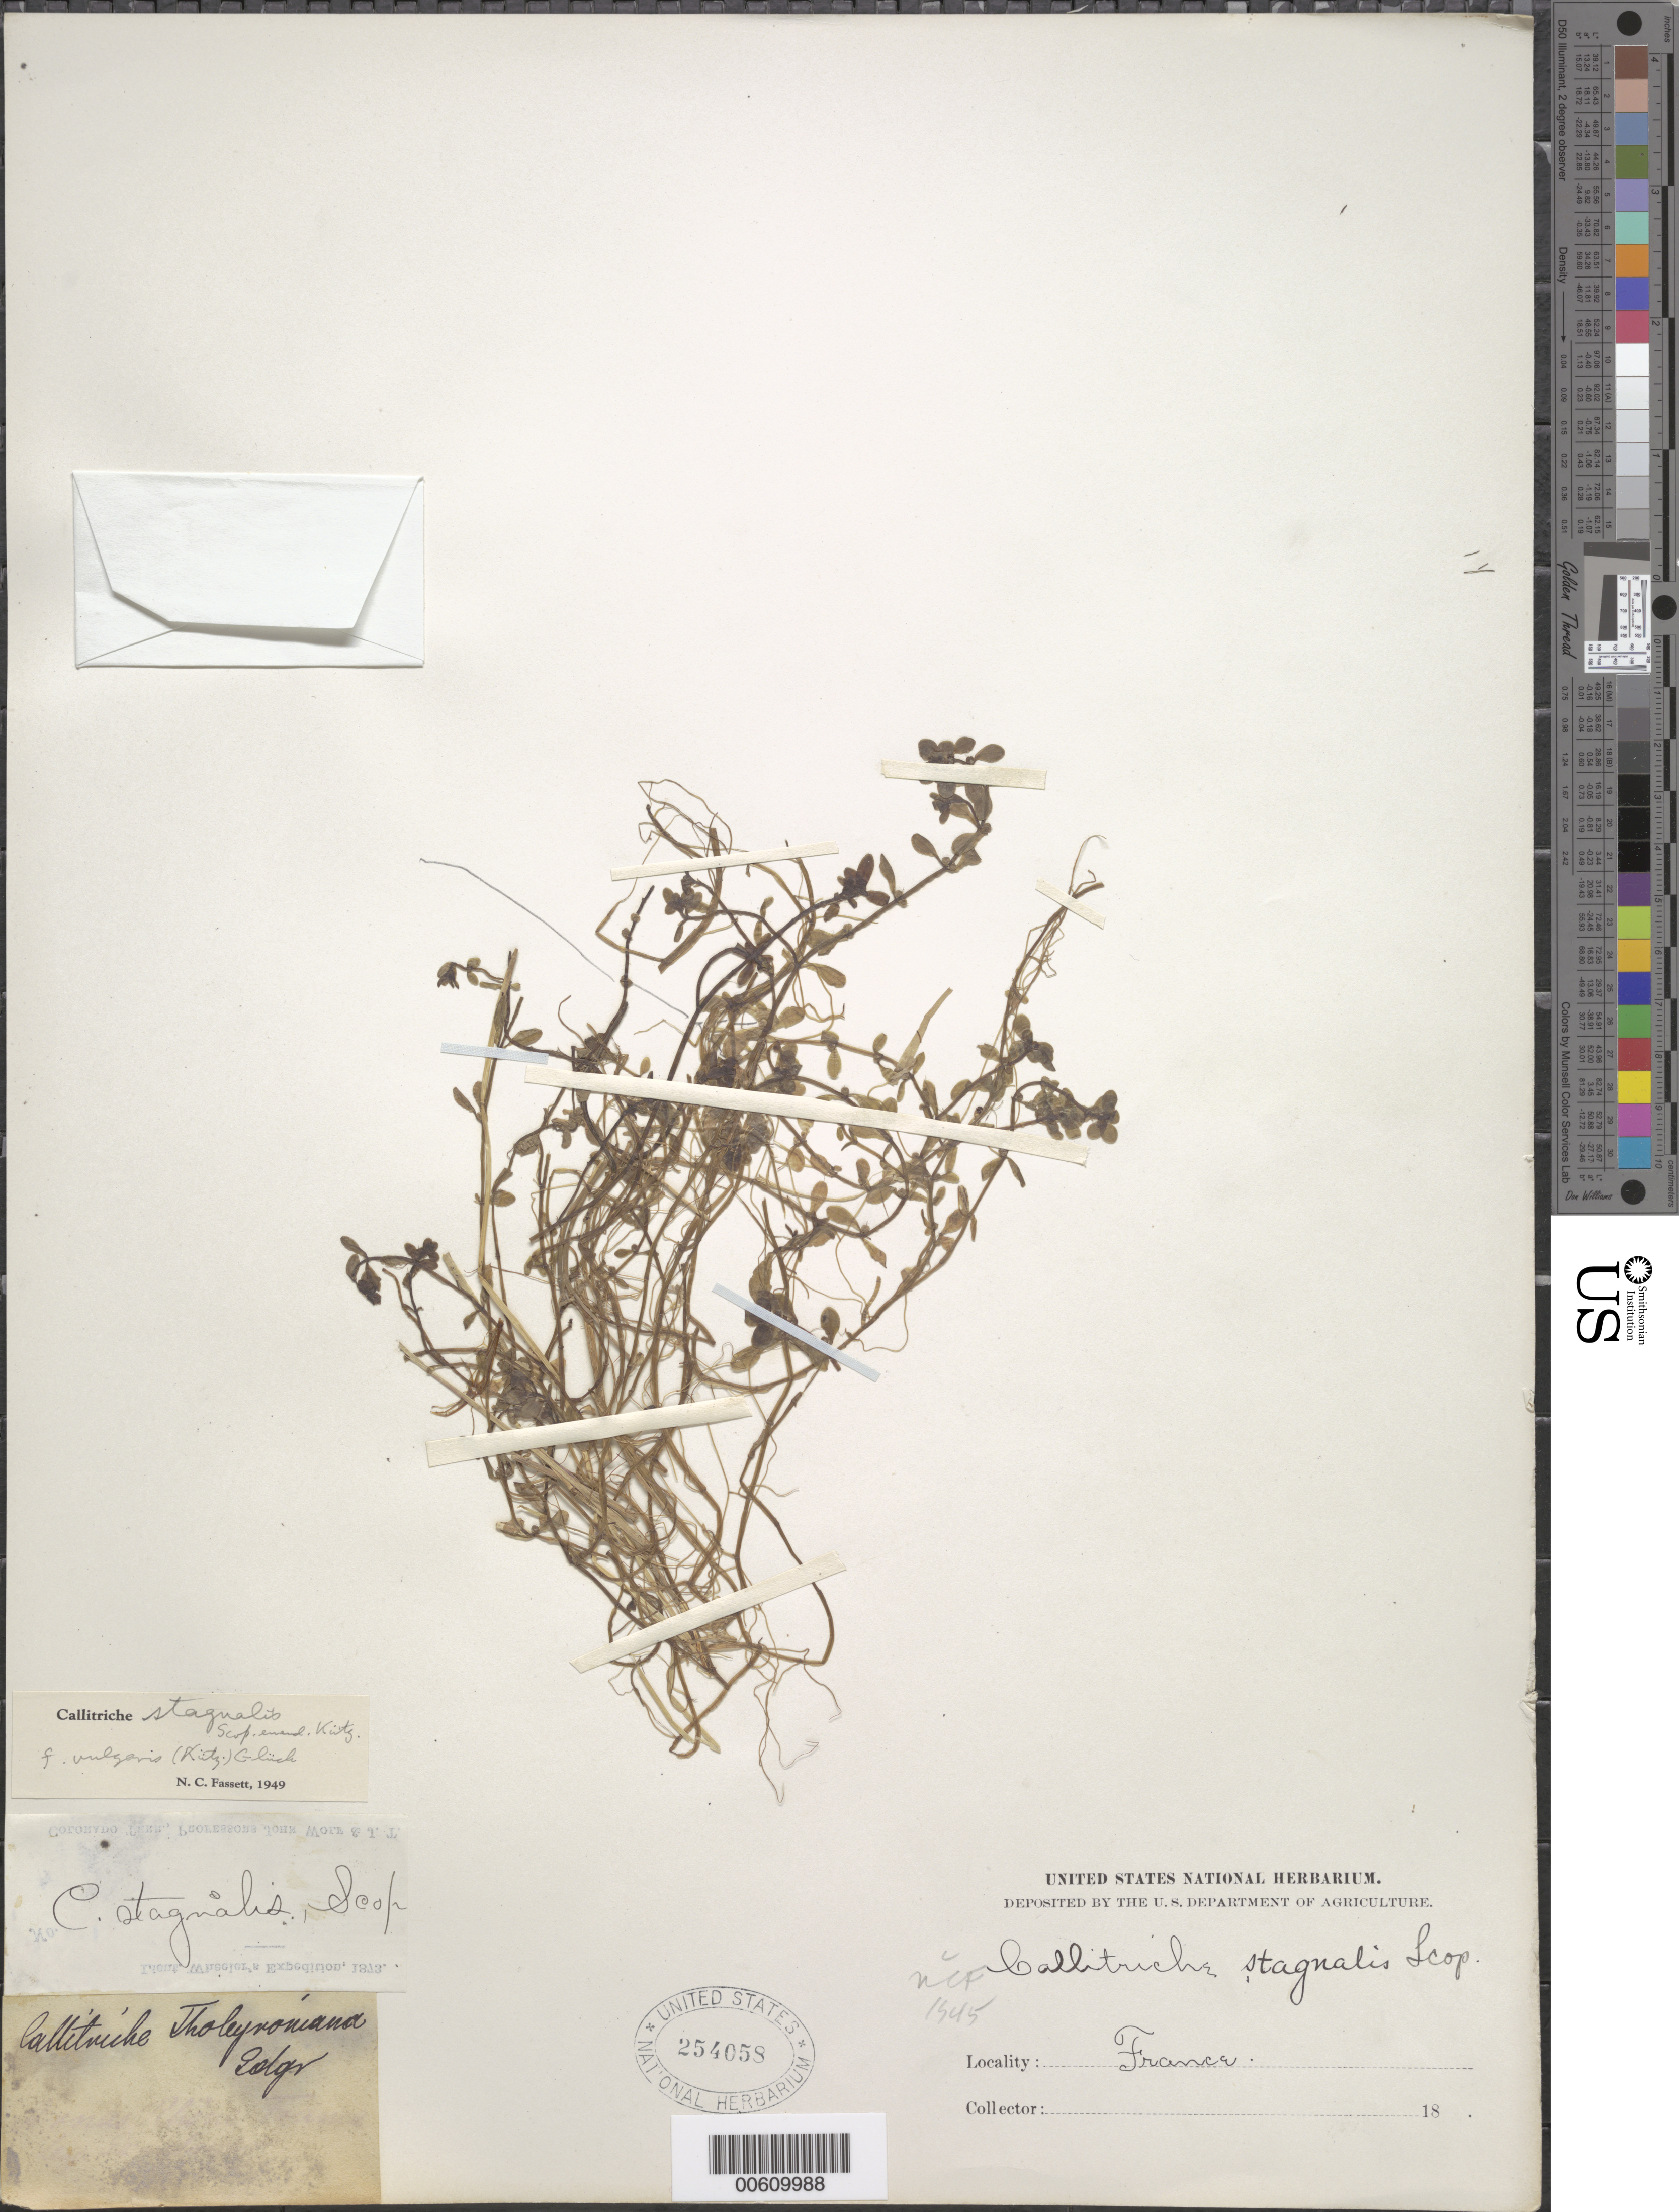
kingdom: Plantae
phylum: Tracheophyta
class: Magnoliopsida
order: Lamiales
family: Plantaginaceae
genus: Callitriche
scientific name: Callitriche stagnalis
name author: Scop.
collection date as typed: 18--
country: France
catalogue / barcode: US 254058